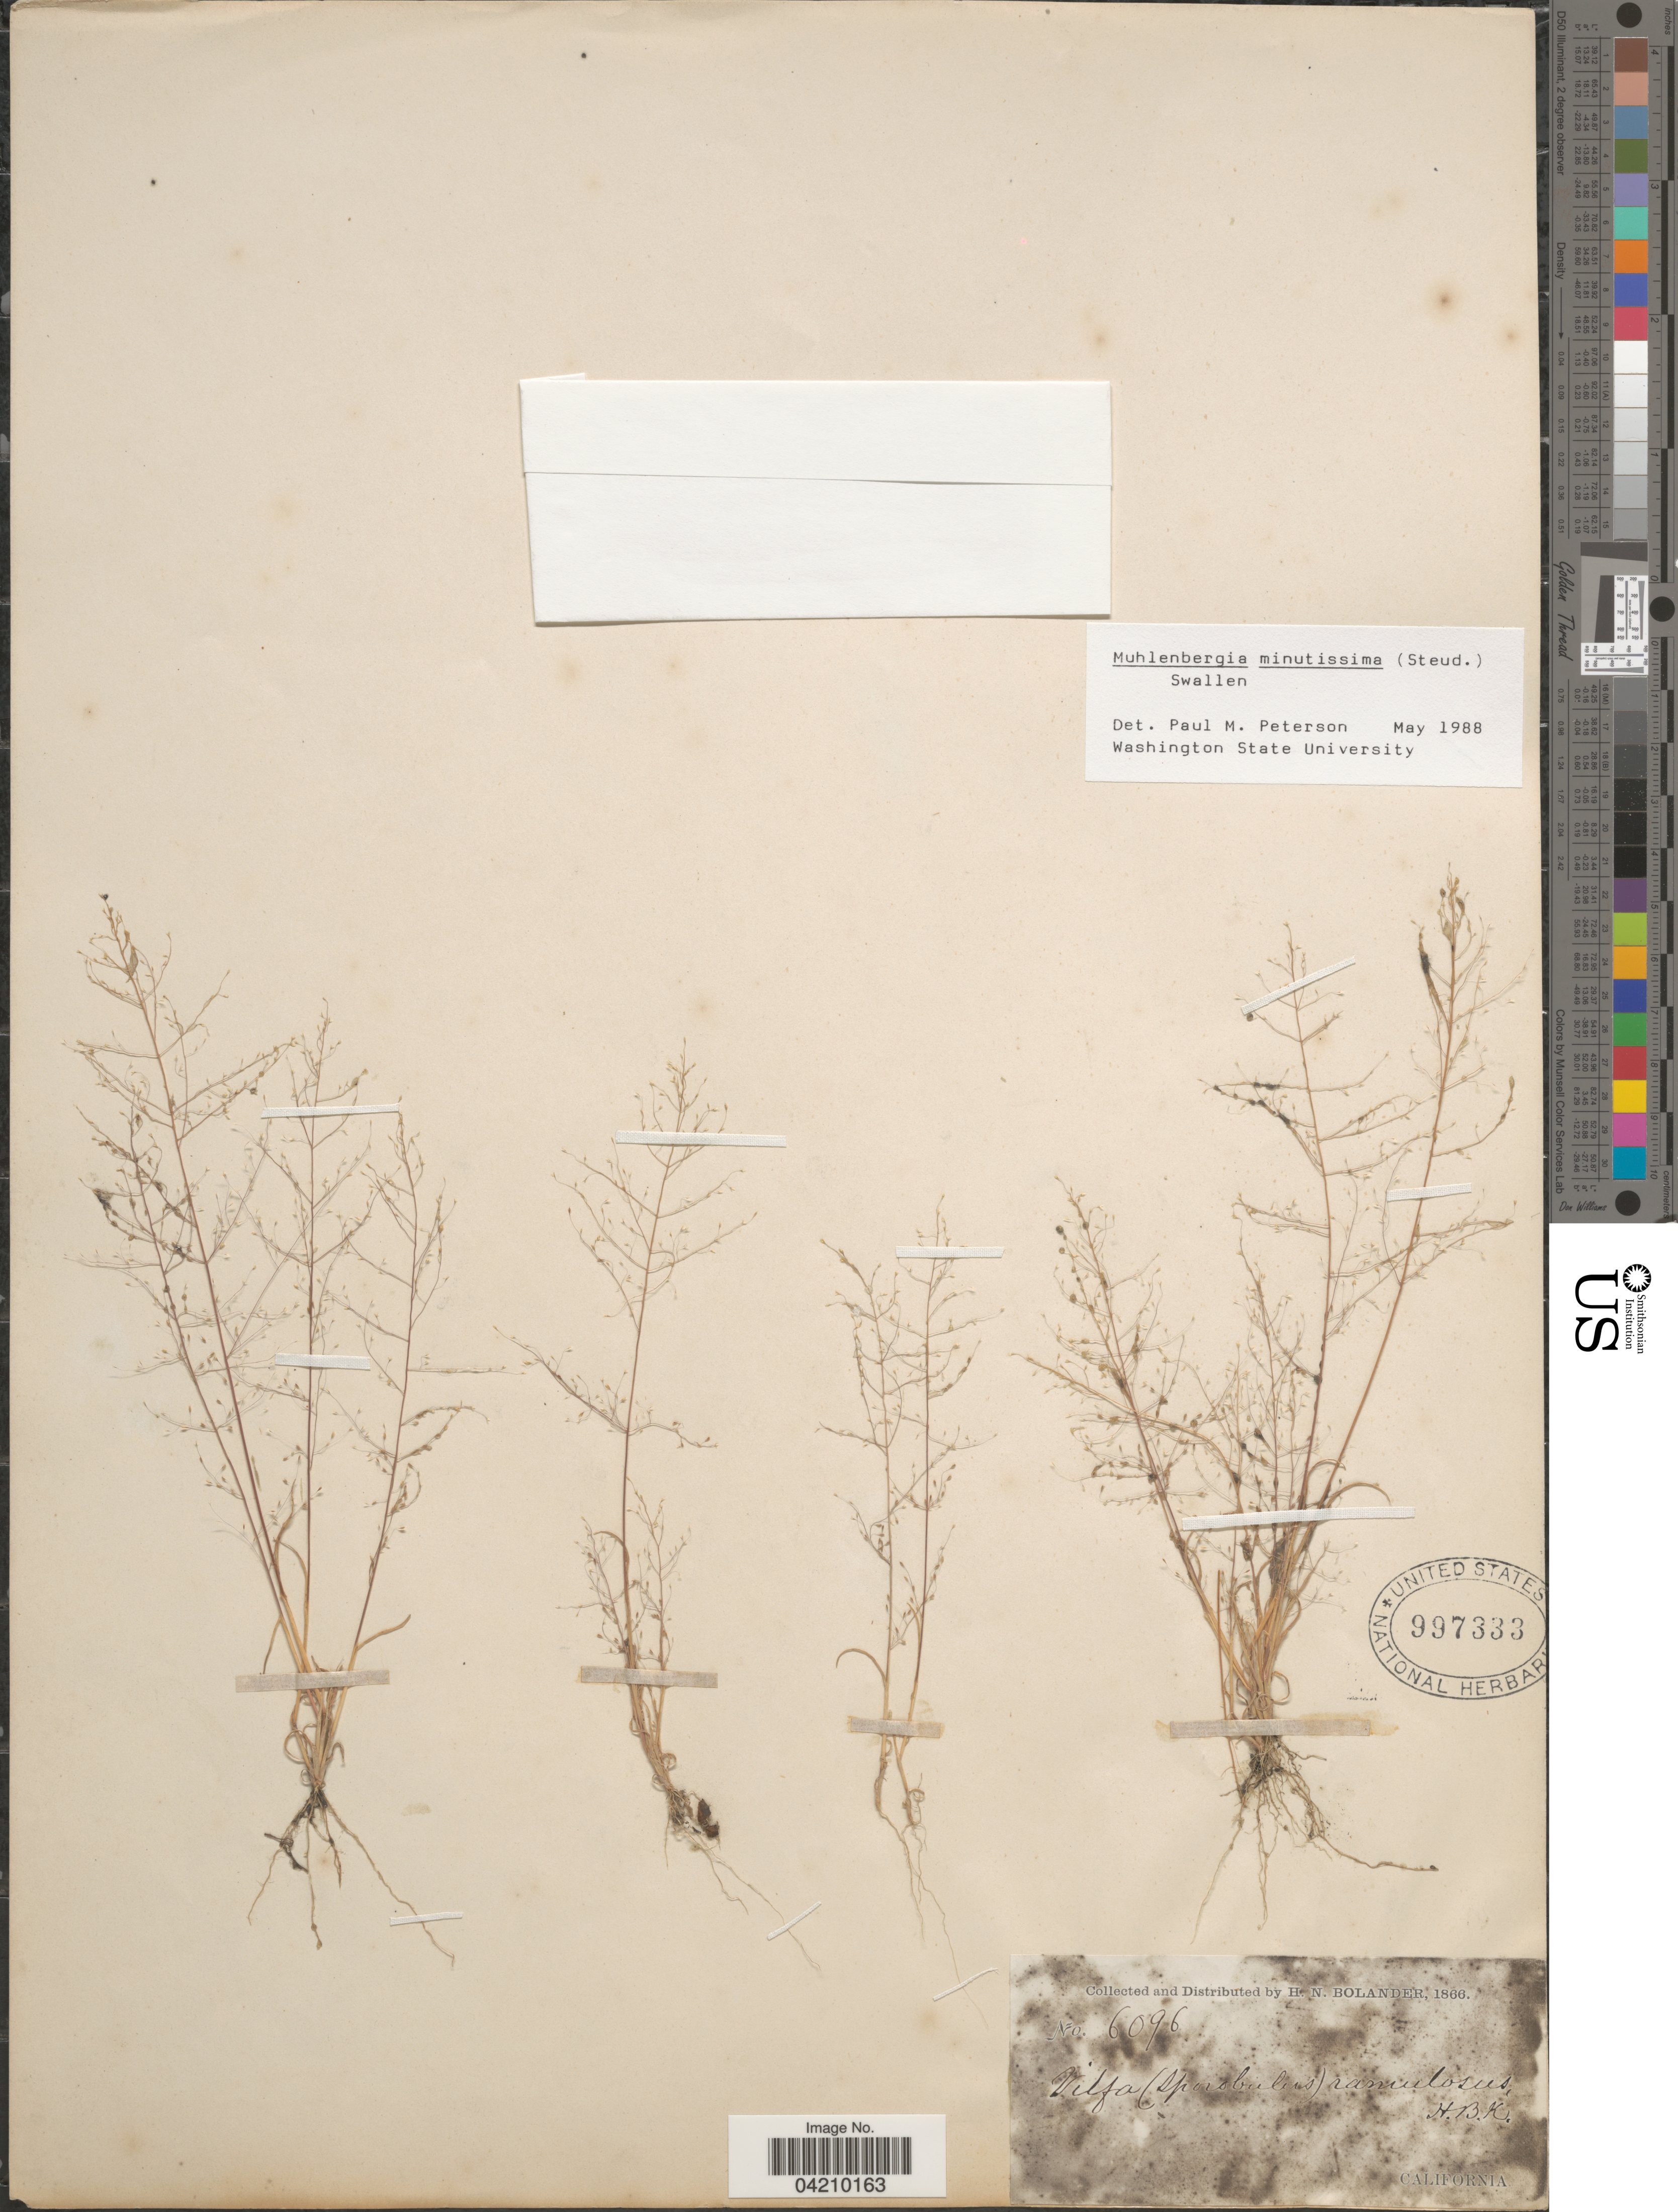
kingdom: Plantae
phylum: Tracheophyta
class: Liliopsida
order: Poales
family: Poaceae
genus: Muhlenbergia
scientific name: Muhlenbergia minutissima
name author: (Steud.) Swallen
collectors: H. Bolander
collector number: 6096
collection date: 1866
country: United States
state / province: California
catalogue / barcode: US 997333